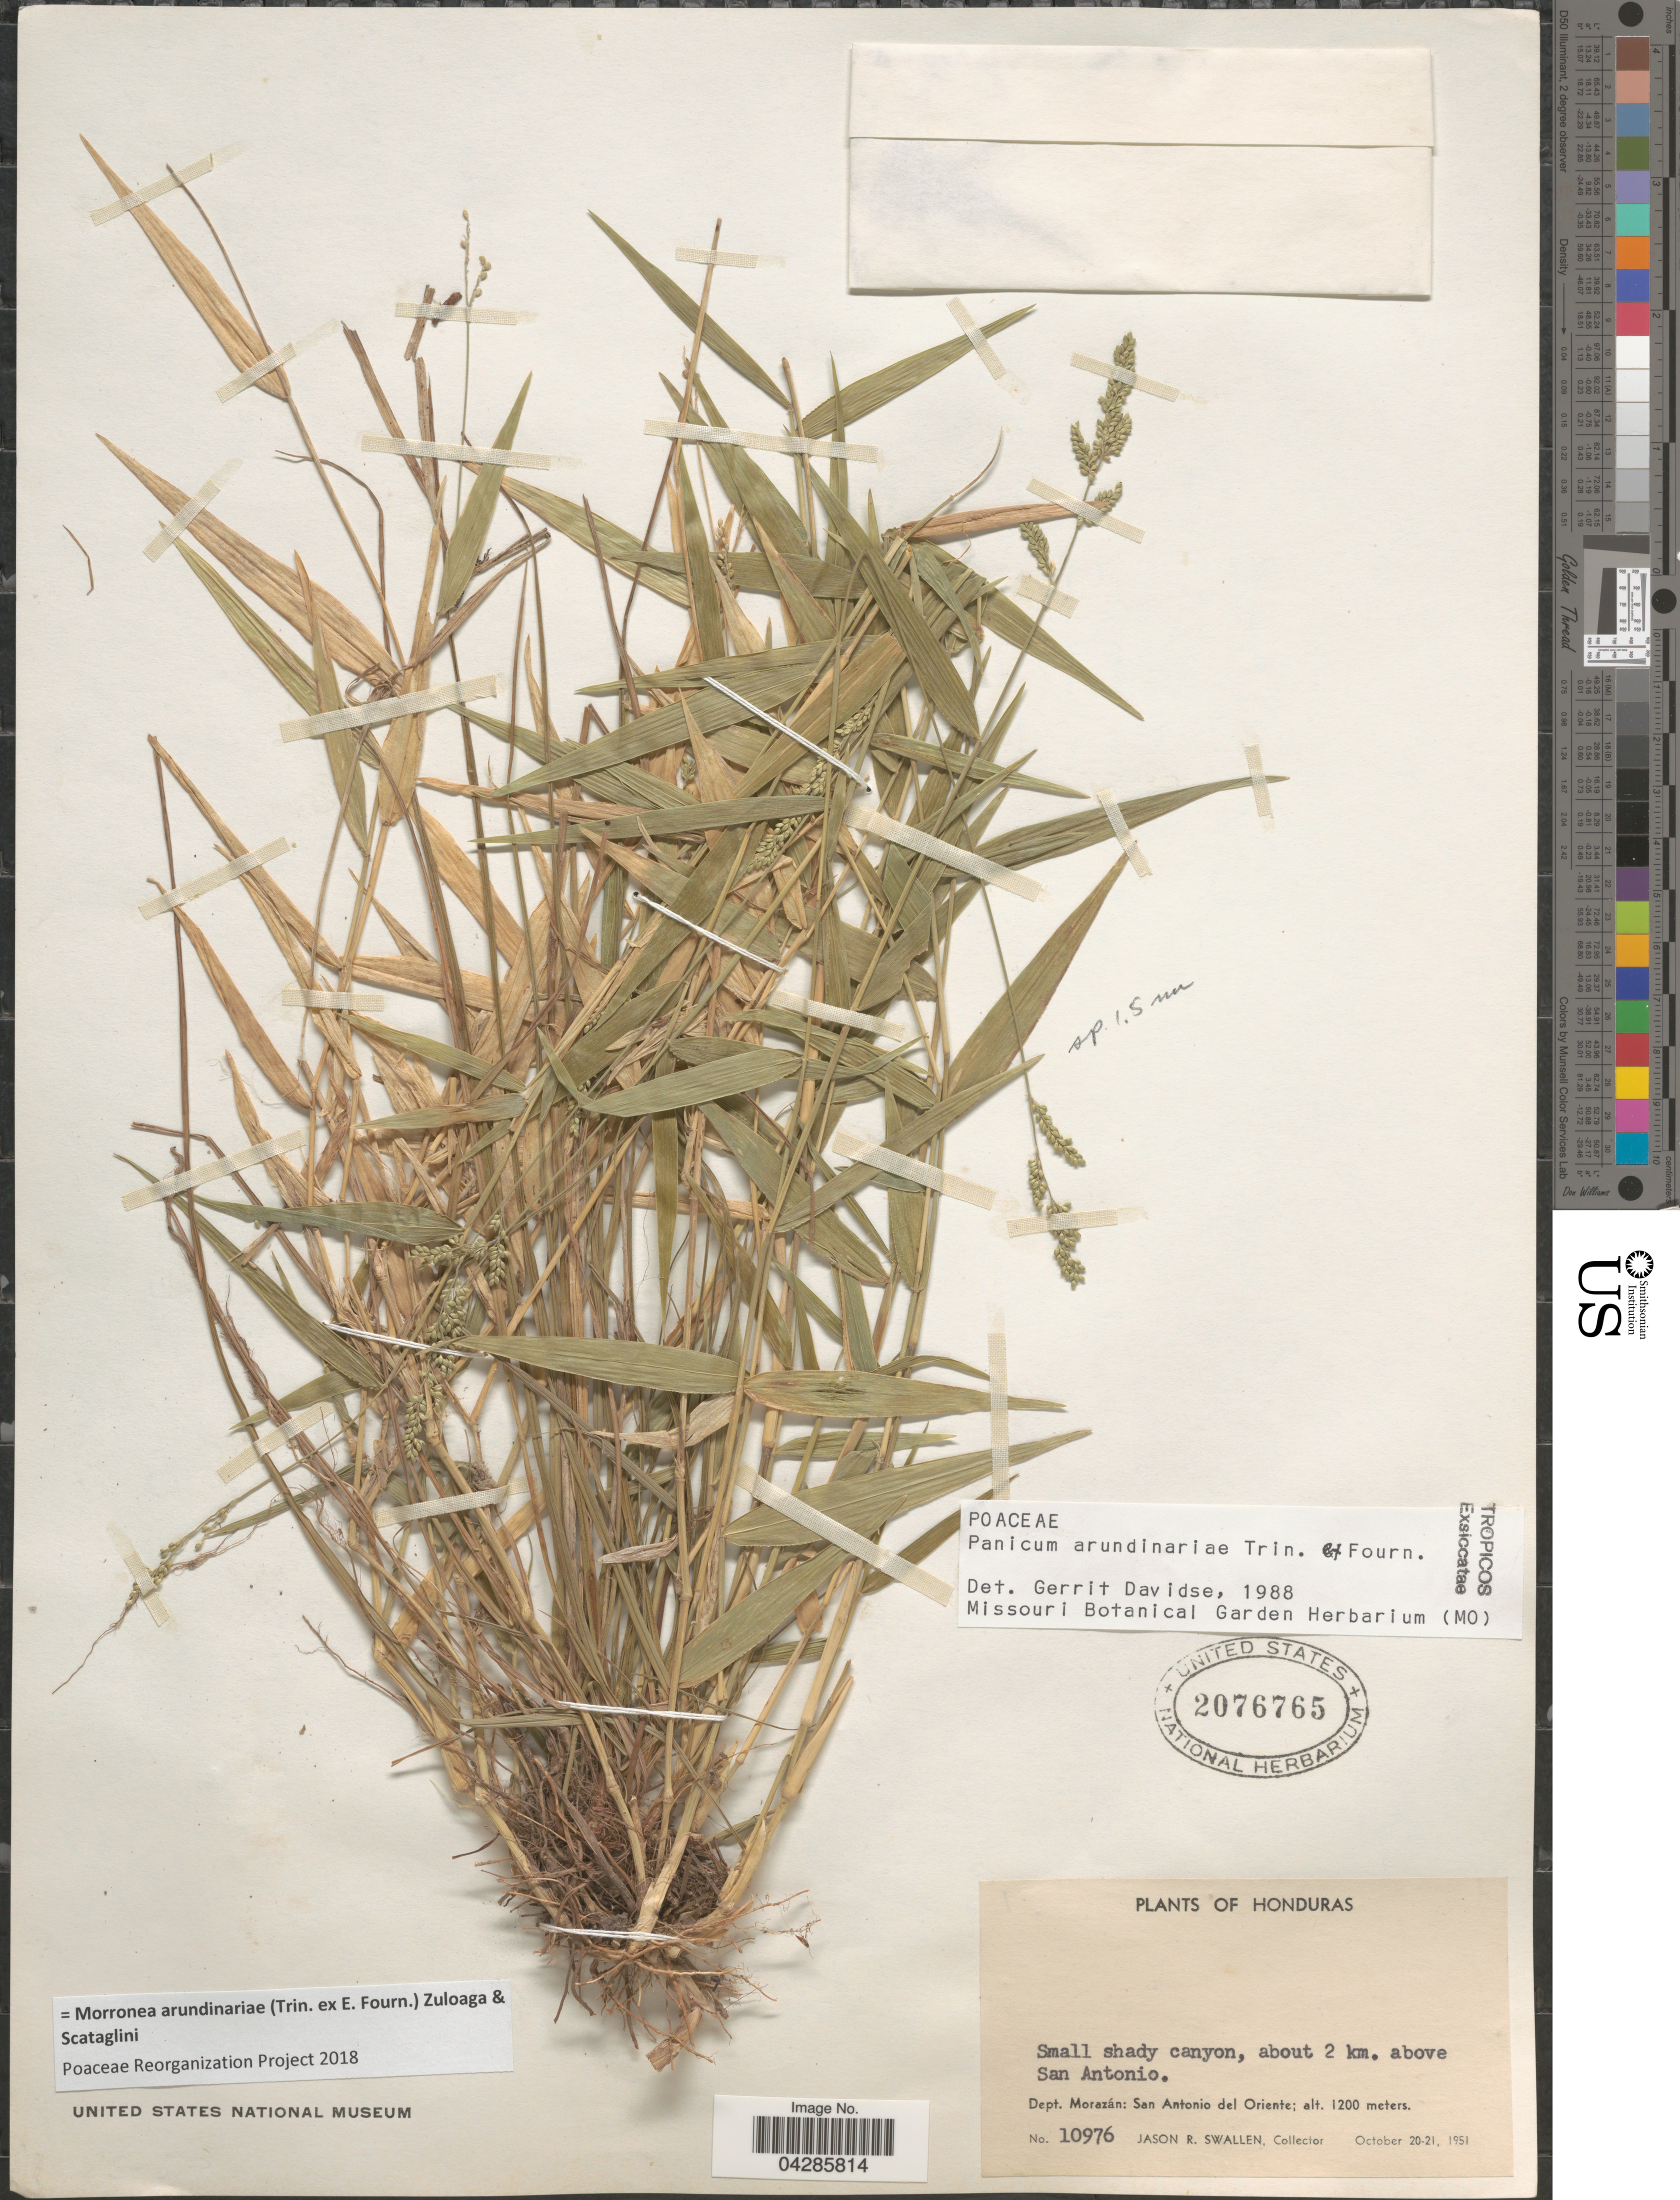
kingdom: Plantae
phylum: Tracheophyta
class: Liliopsida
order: Poales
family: Poaceae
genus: Morronea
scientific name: Morronea arundinariae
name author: (Trin. ex E. Fourn.) Zuloaga & Scataglini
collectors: J. R. Swallen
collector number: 10976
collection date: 1951-10-20/1951-10-21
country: Honduras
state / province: Fco. Morazán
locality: Small shady canyon, about 3 km. above San Antonio. Dept. Morazán: San Antonio del Oriente.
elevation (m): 1200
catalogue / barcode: US 2076765